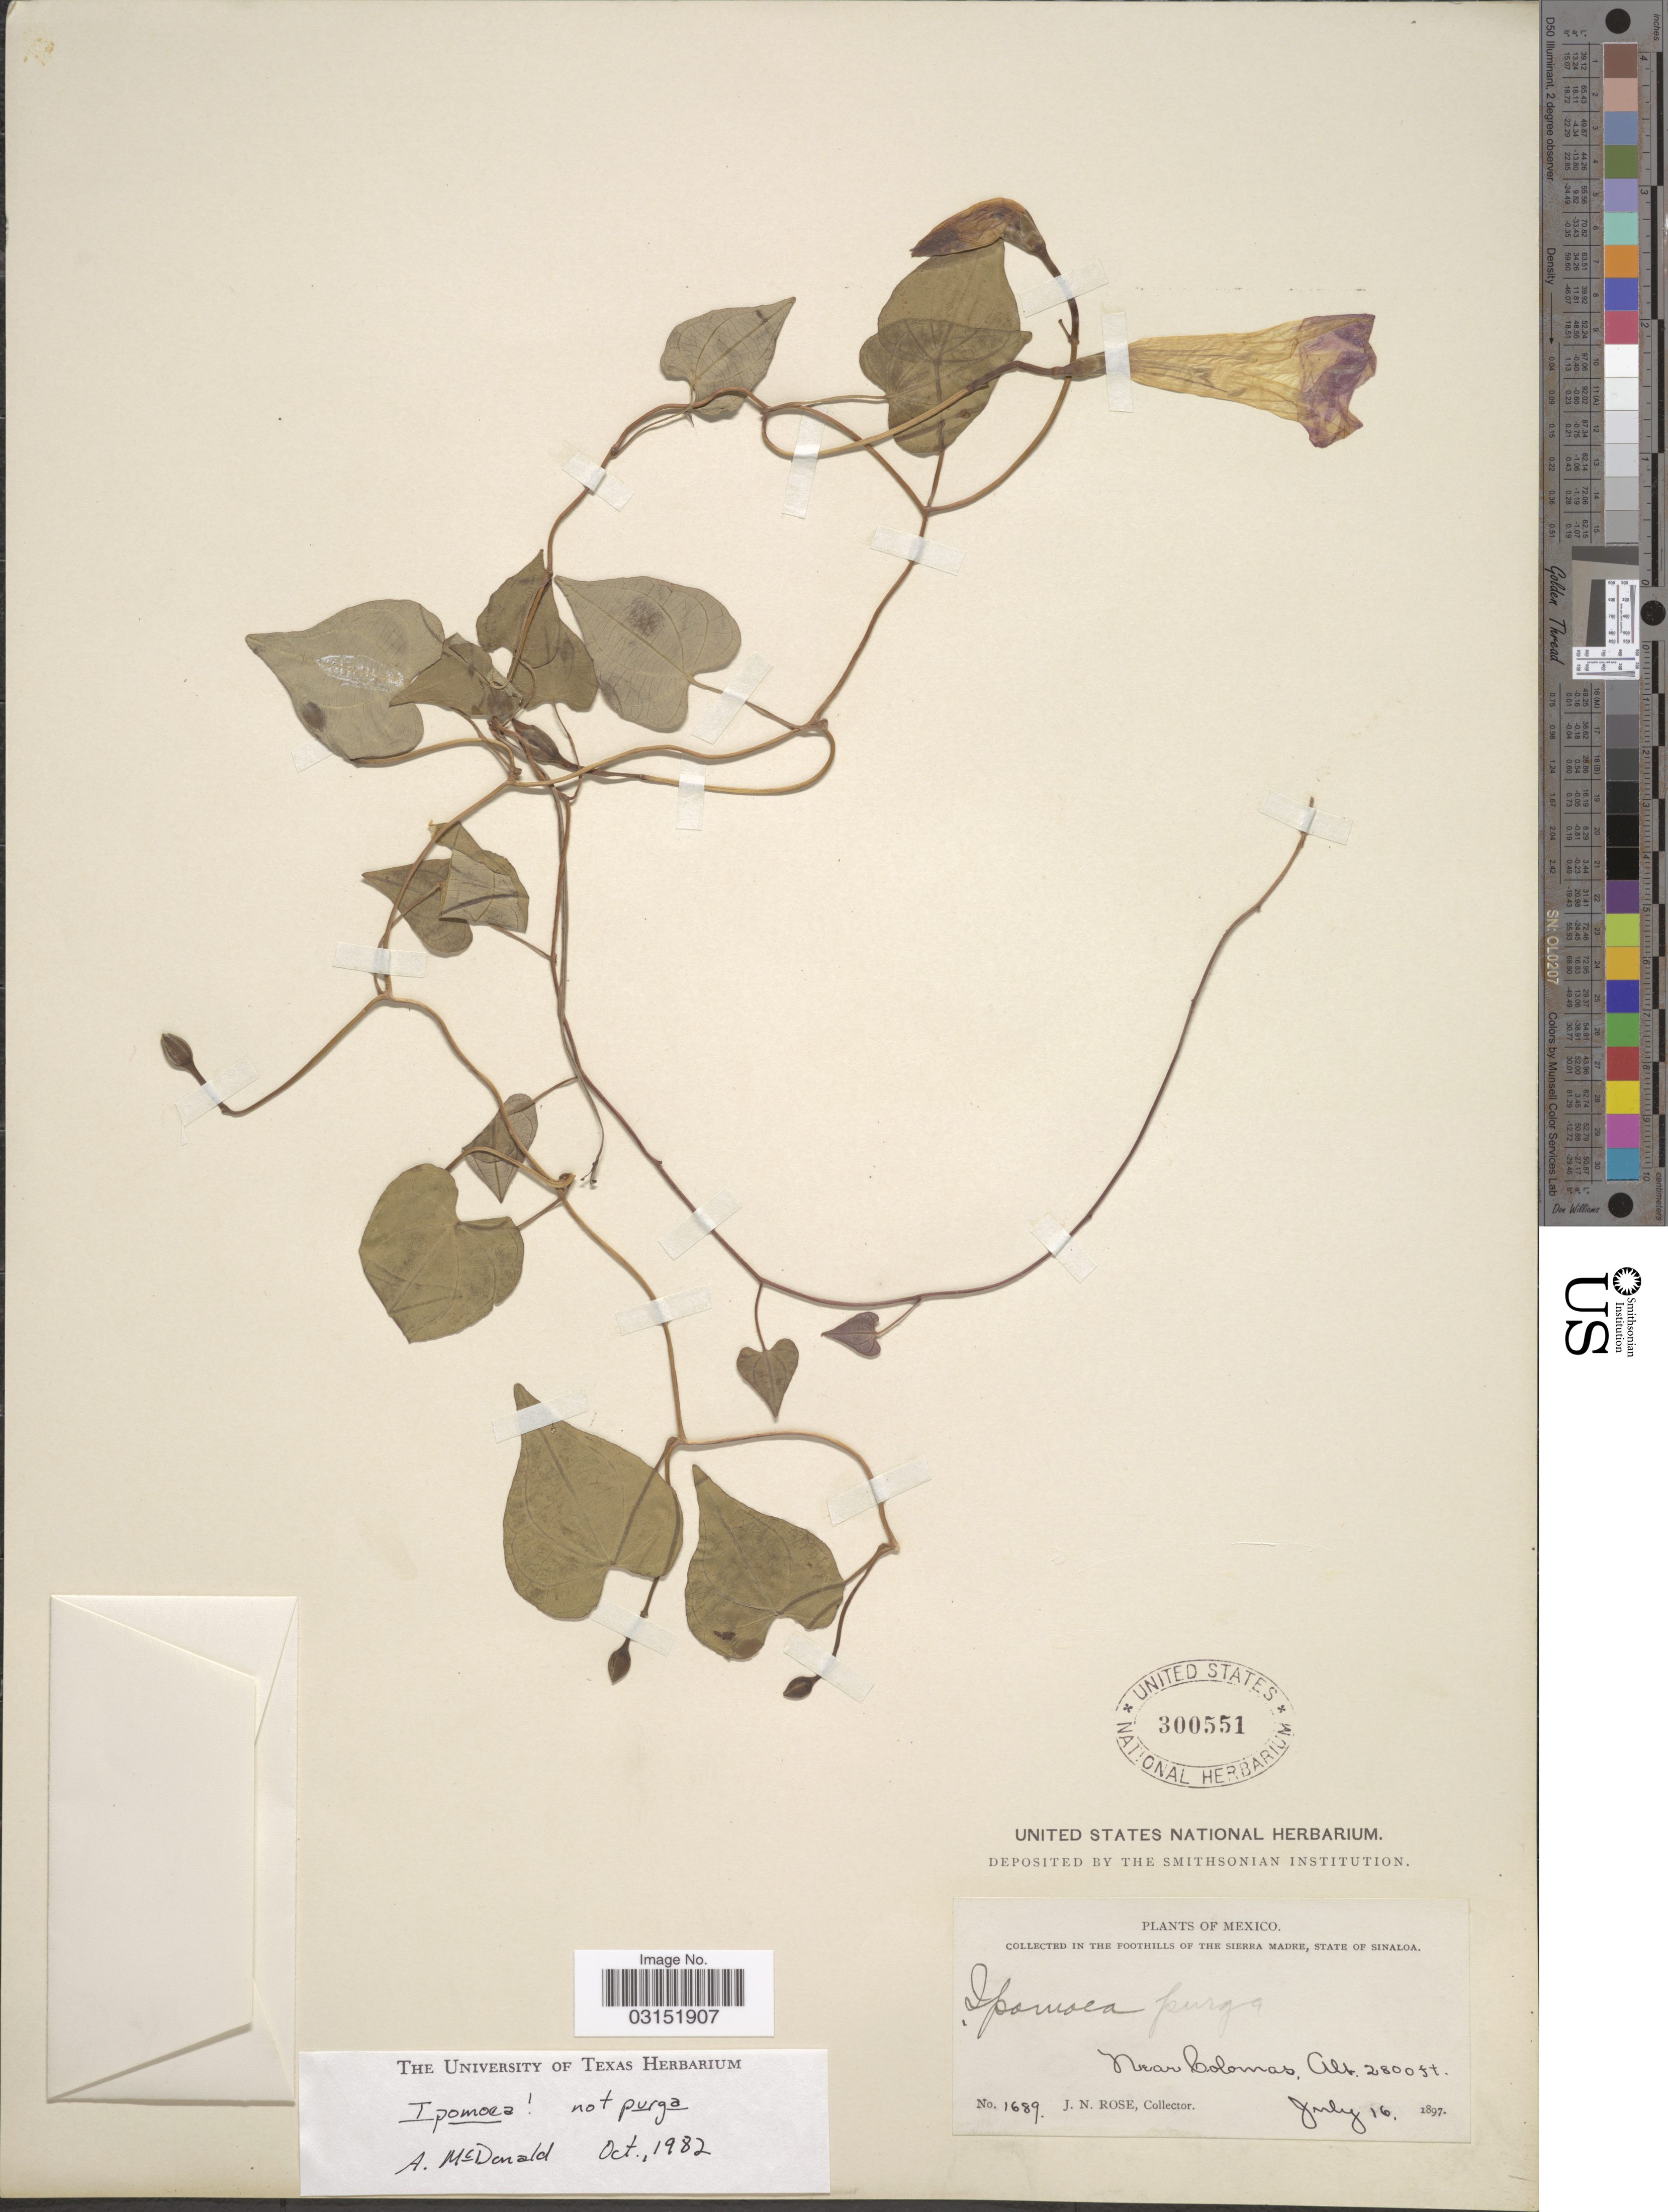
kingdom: Plantae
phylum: Tracheophyta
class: Magnoliopsida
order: Solanales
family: Convolvulaceae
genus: Ipomoea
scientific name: Ipomoea sp.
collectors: J. N. Rose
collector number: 1689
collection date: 1897-07-16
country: Mexico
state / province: Sinaloa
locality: In The Foothills of The Sierra Madre, State of Sinaloa, Near Colomas.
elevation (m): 853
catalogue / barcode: US 300551